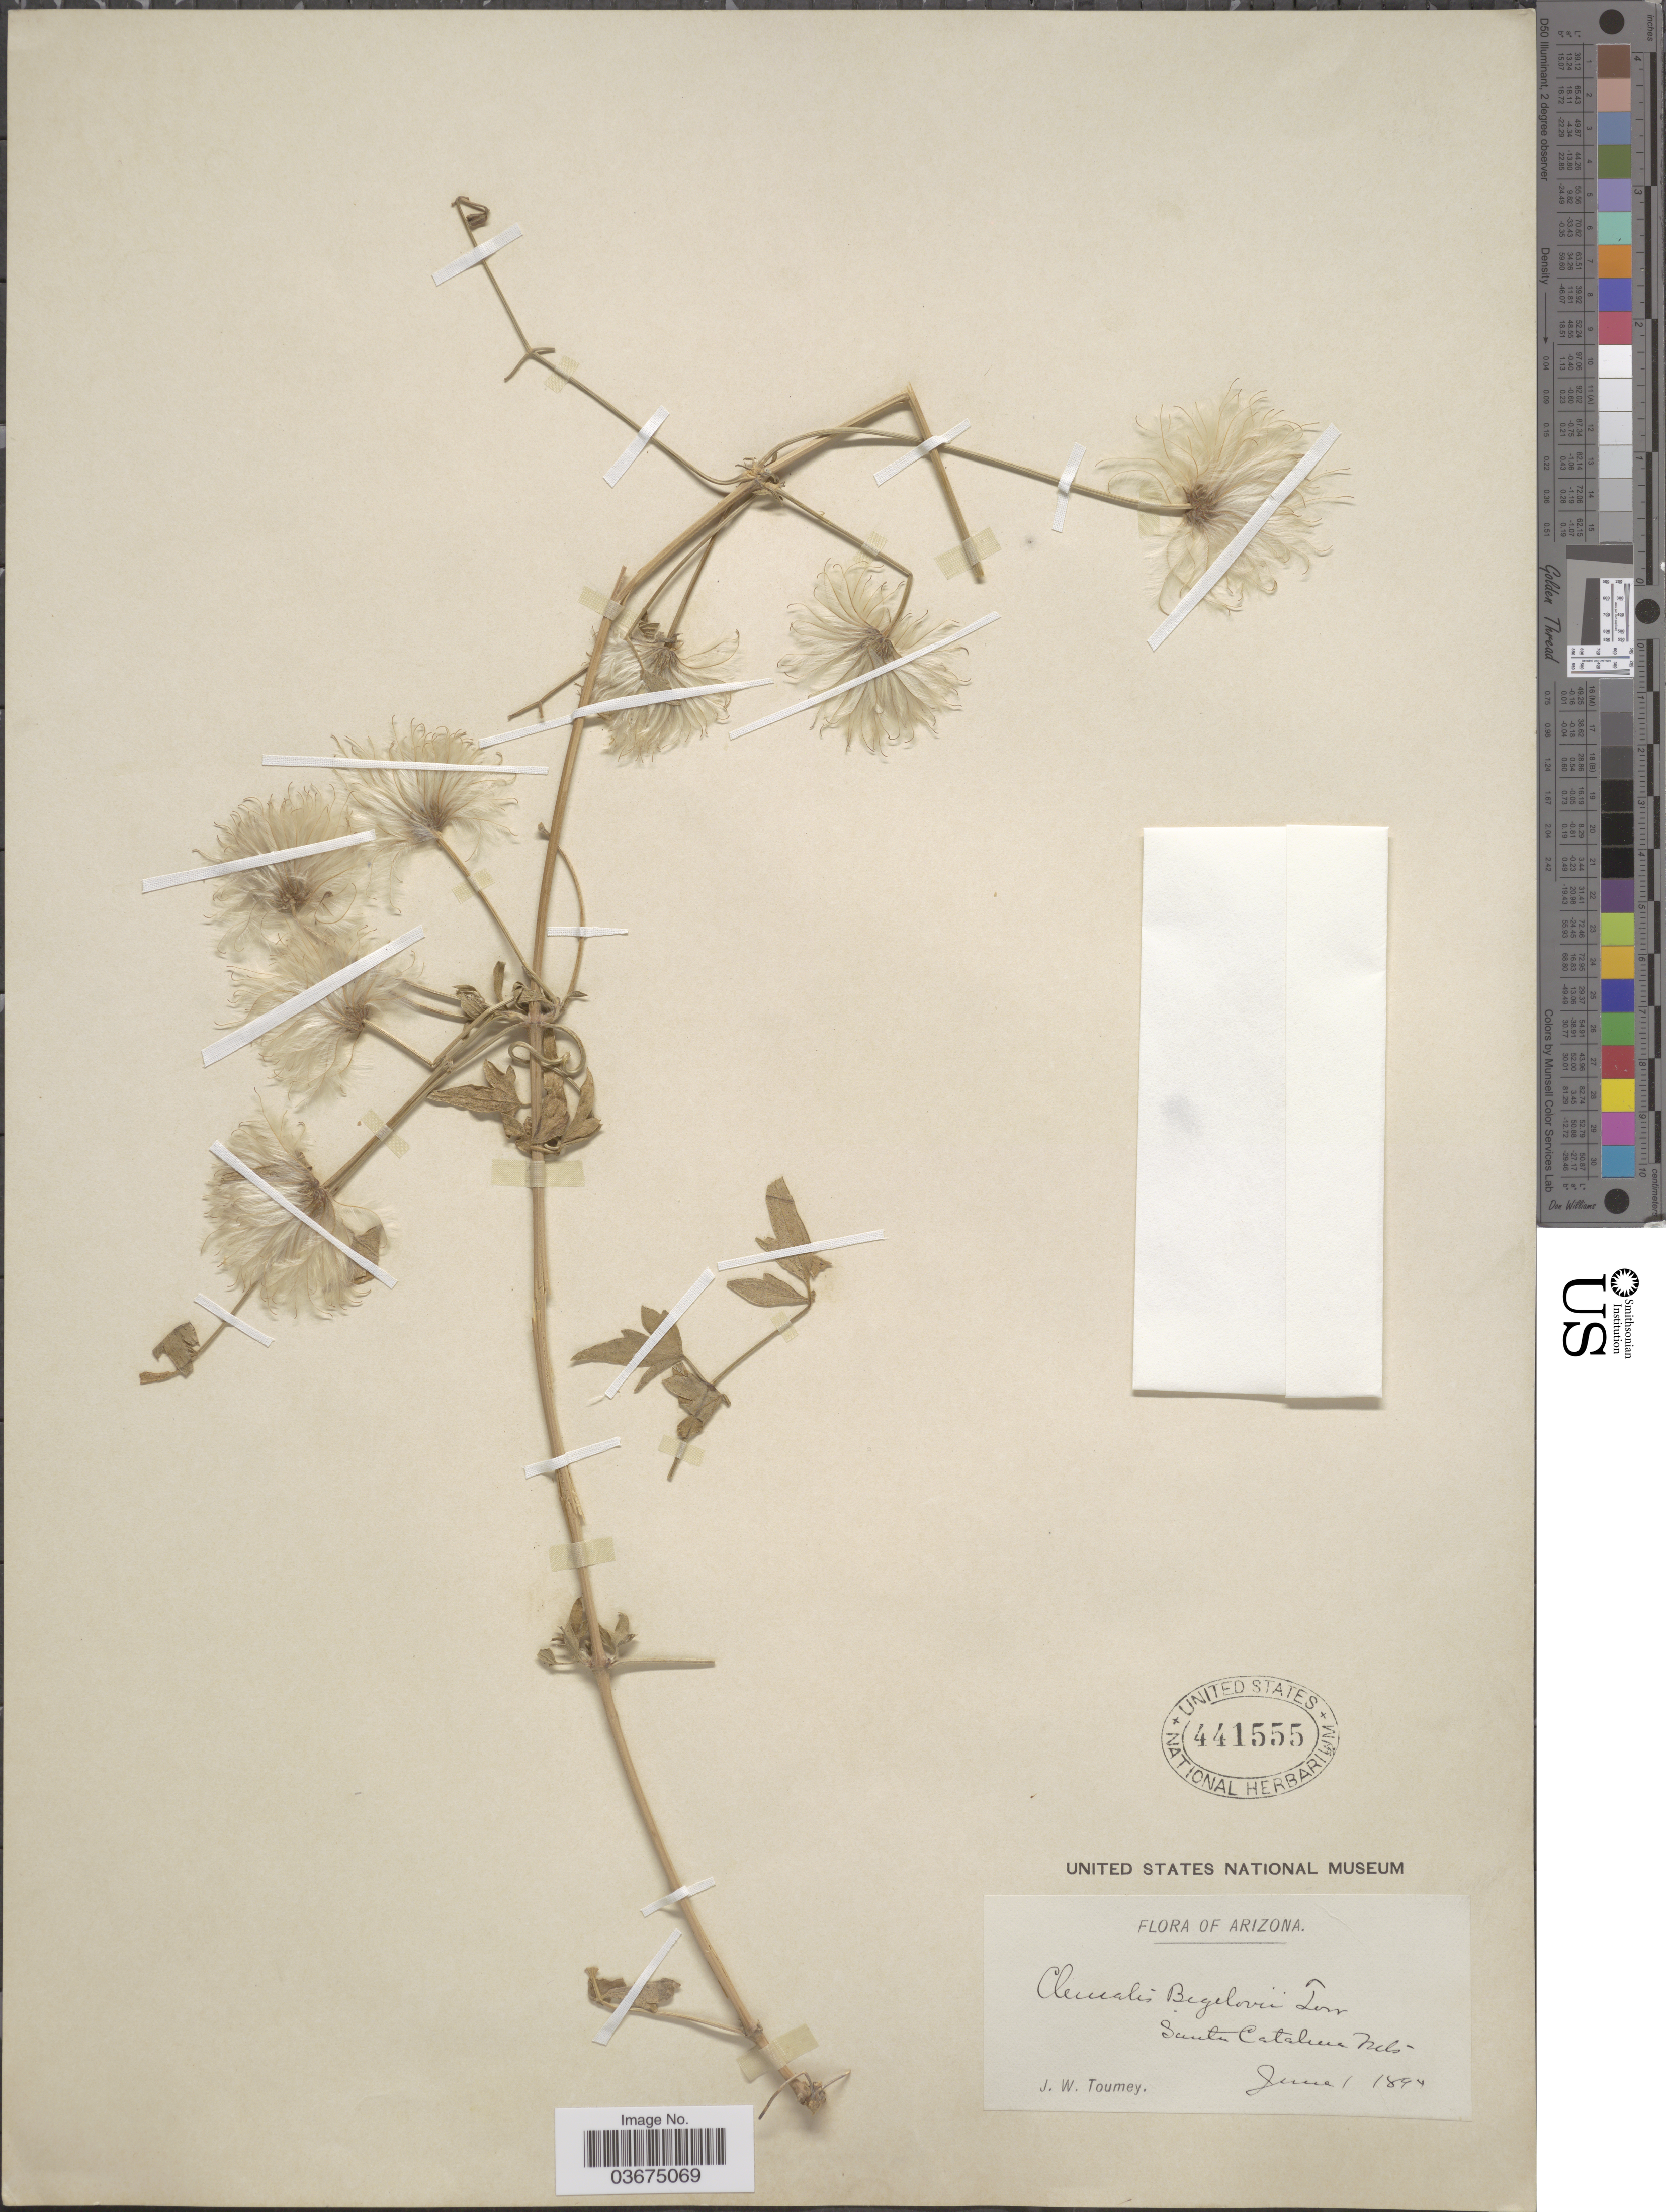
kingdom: Plantae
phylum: Tracheophyta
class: Magnoliopsida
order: Ranunculales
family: Ranunculaceae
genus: Clematis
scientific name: Clematis bigelovii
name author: Torr.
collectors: J. W. Toumey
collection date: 1894-06-01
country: United States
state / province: Arizona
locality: Santa Catalina Mts.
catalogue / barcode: US 441555